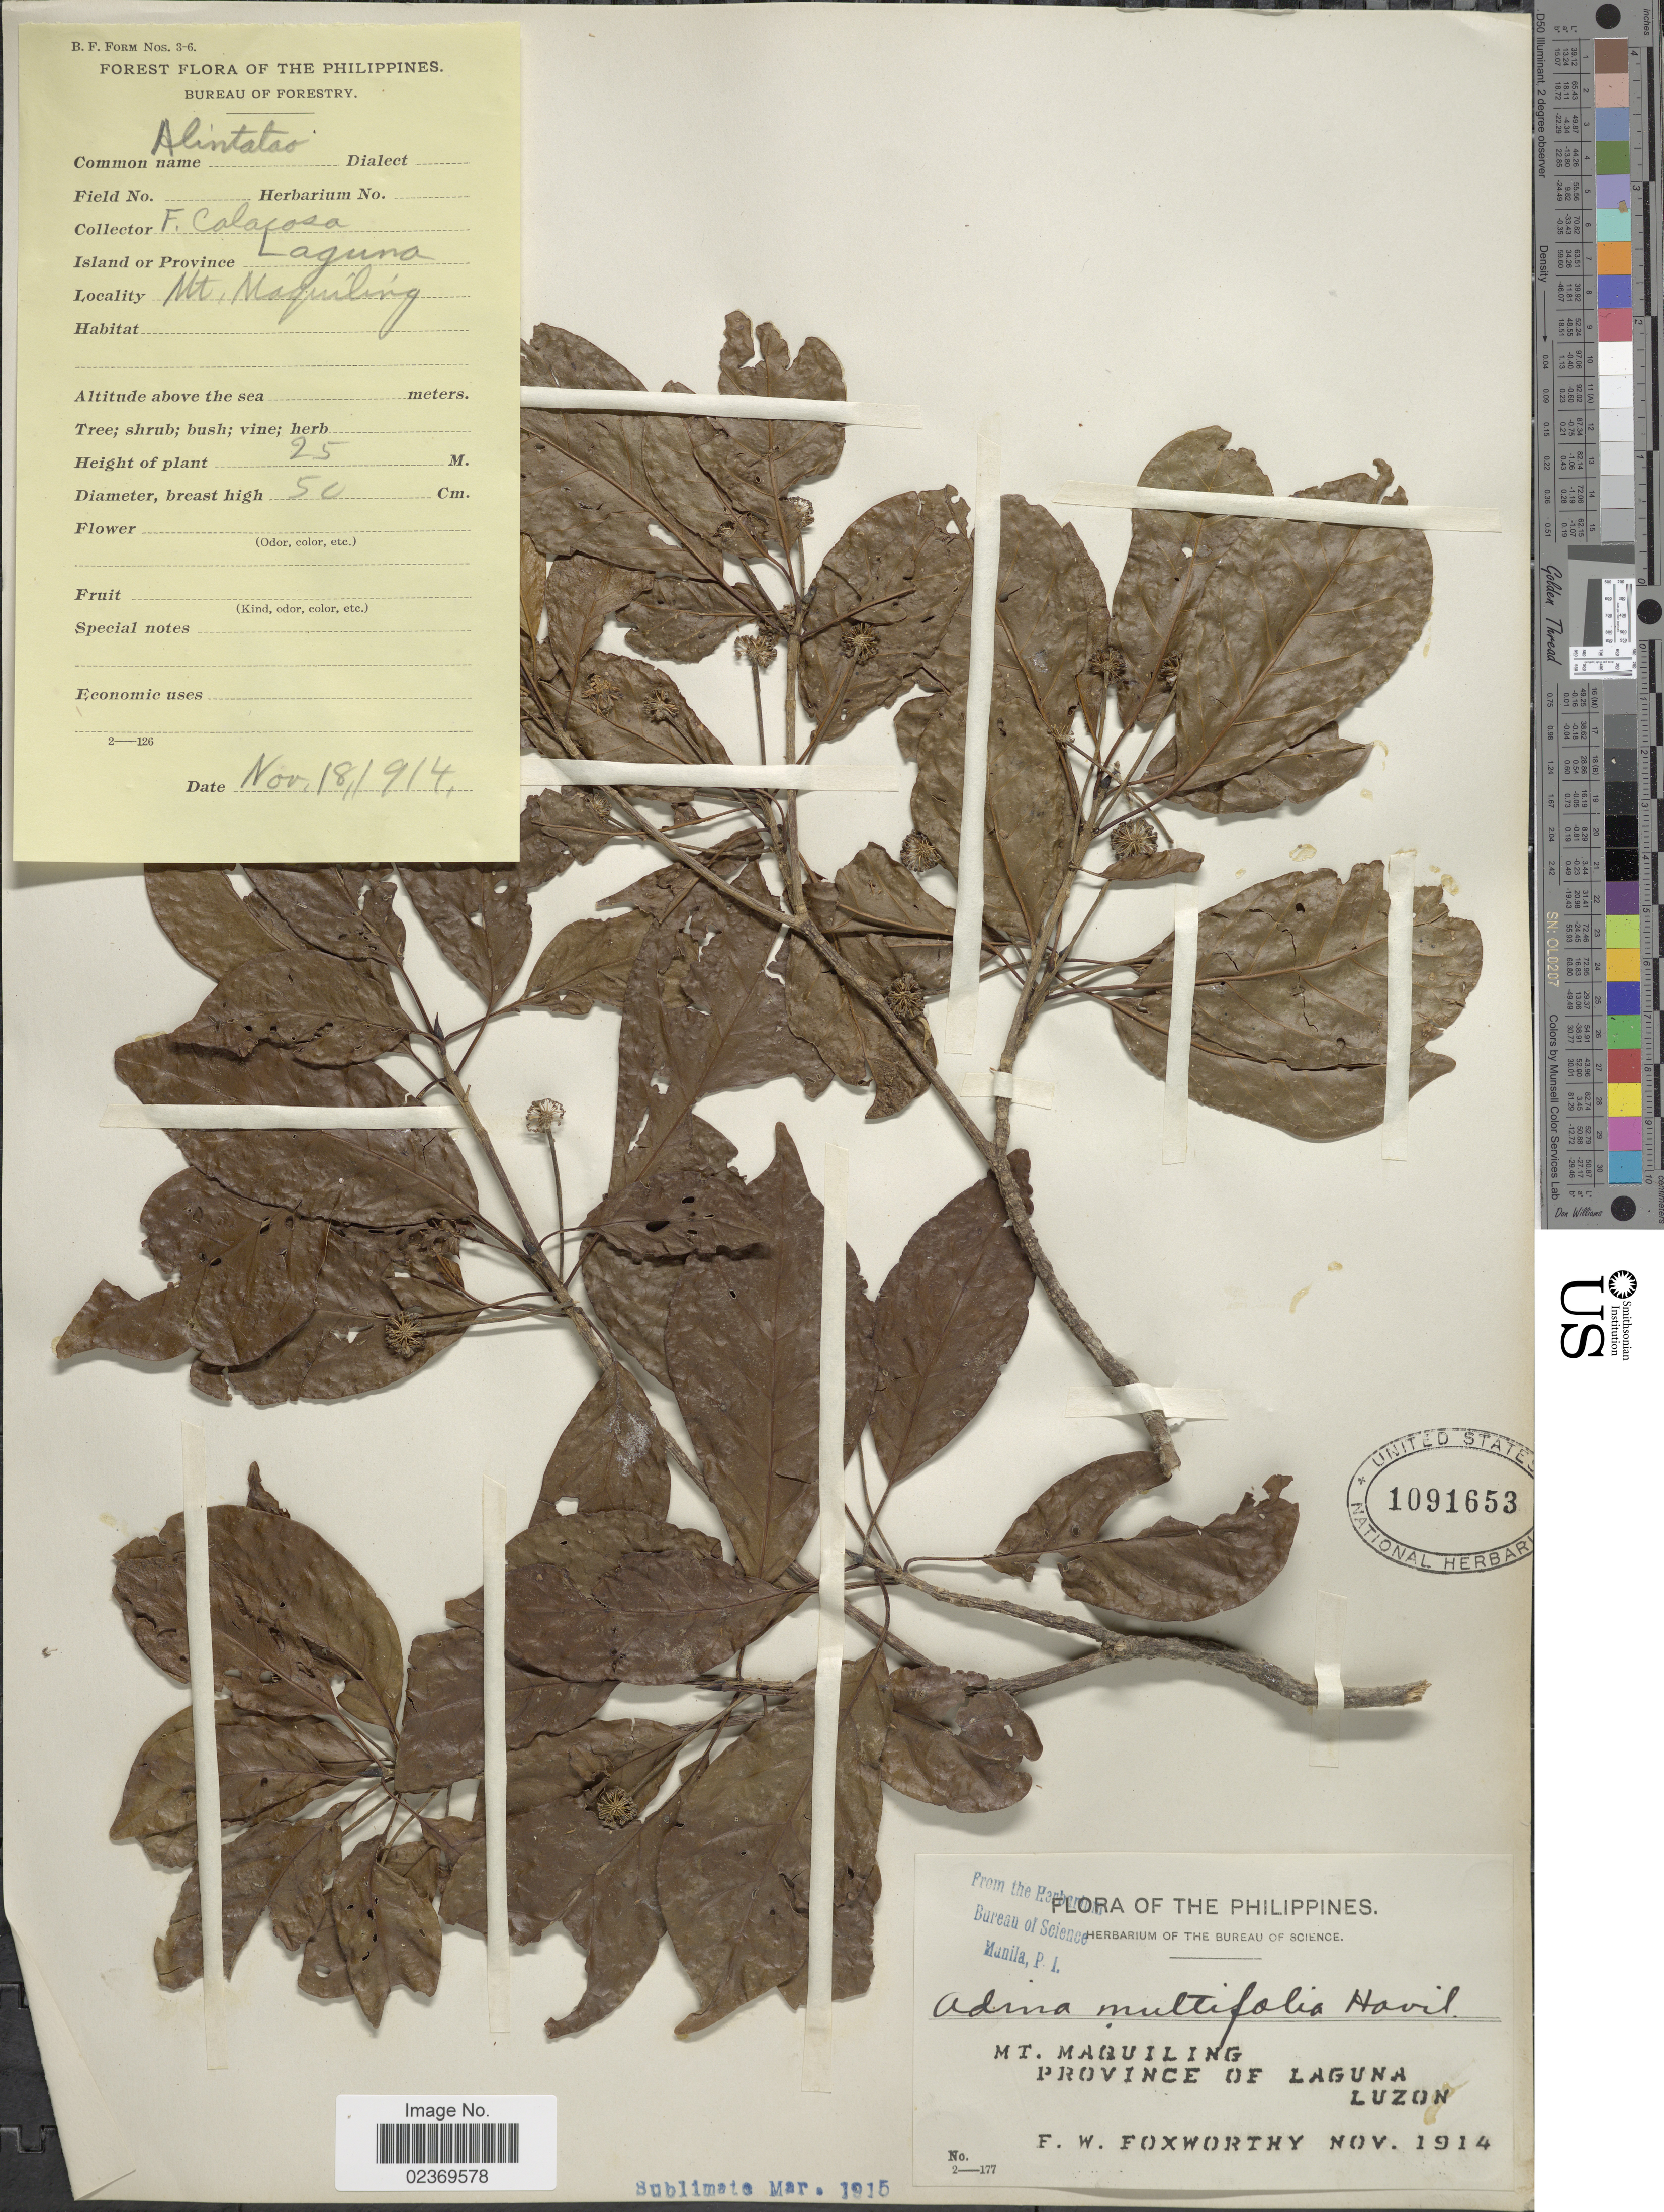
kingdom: Plantae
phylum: Tracheophyta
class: Magnoliopsida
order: Gentianales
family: Rubiaceae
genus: Adina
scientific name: Adina multifolia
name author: Havil.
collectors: F. W. Foxworthy & F. Calacosa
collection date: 1914-11-18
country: Philippines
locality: Mt. Maquiling, Province of Laguna, Luzon, Island or Province Laguna, Mt. Maquiling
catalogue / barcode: US 1091653